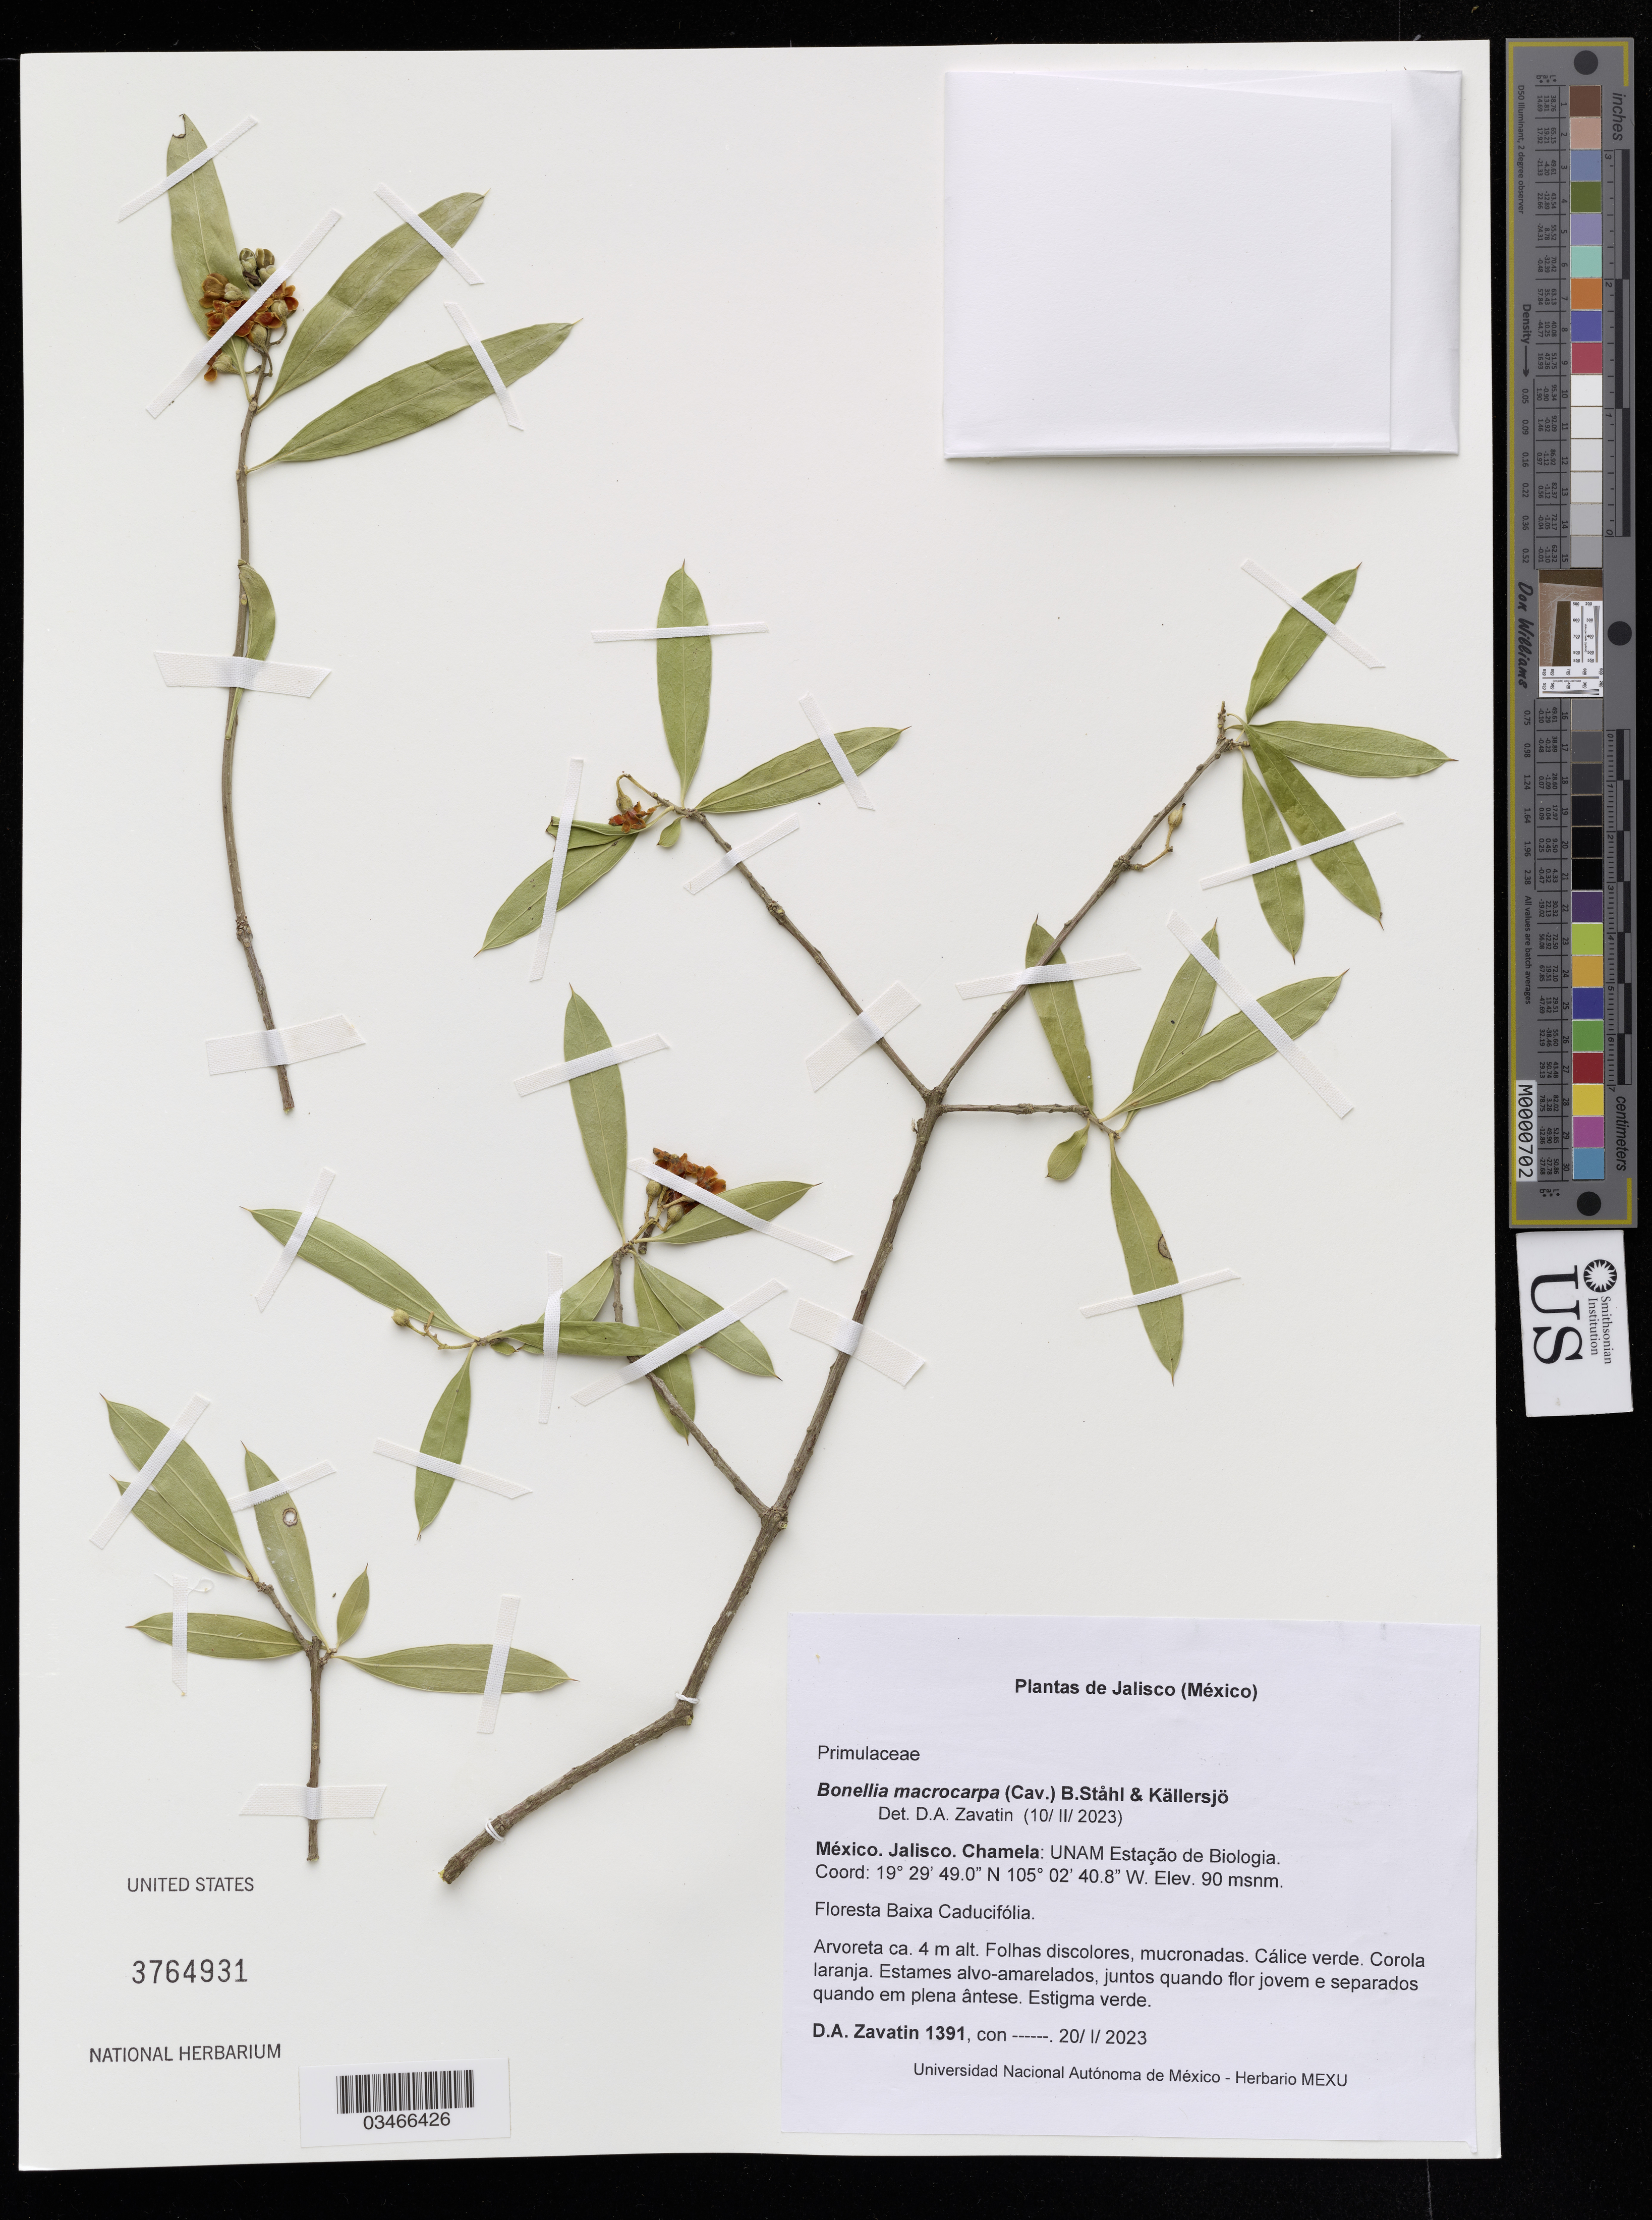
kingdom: Plantae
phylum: Tracheophyta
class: Magnoliopsida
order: Ericales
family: Primulaceae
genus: Bonellia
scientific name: Bonellia macrocarpa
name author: (Cav.) B. Ståhl & Källersjö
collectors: D. Zavatin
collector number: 1391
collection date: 2023-01-20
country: Mexico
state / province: Jalisco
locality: Chamela: UNAM Estação de Biologia.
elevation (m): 90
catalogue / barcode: US 3764931